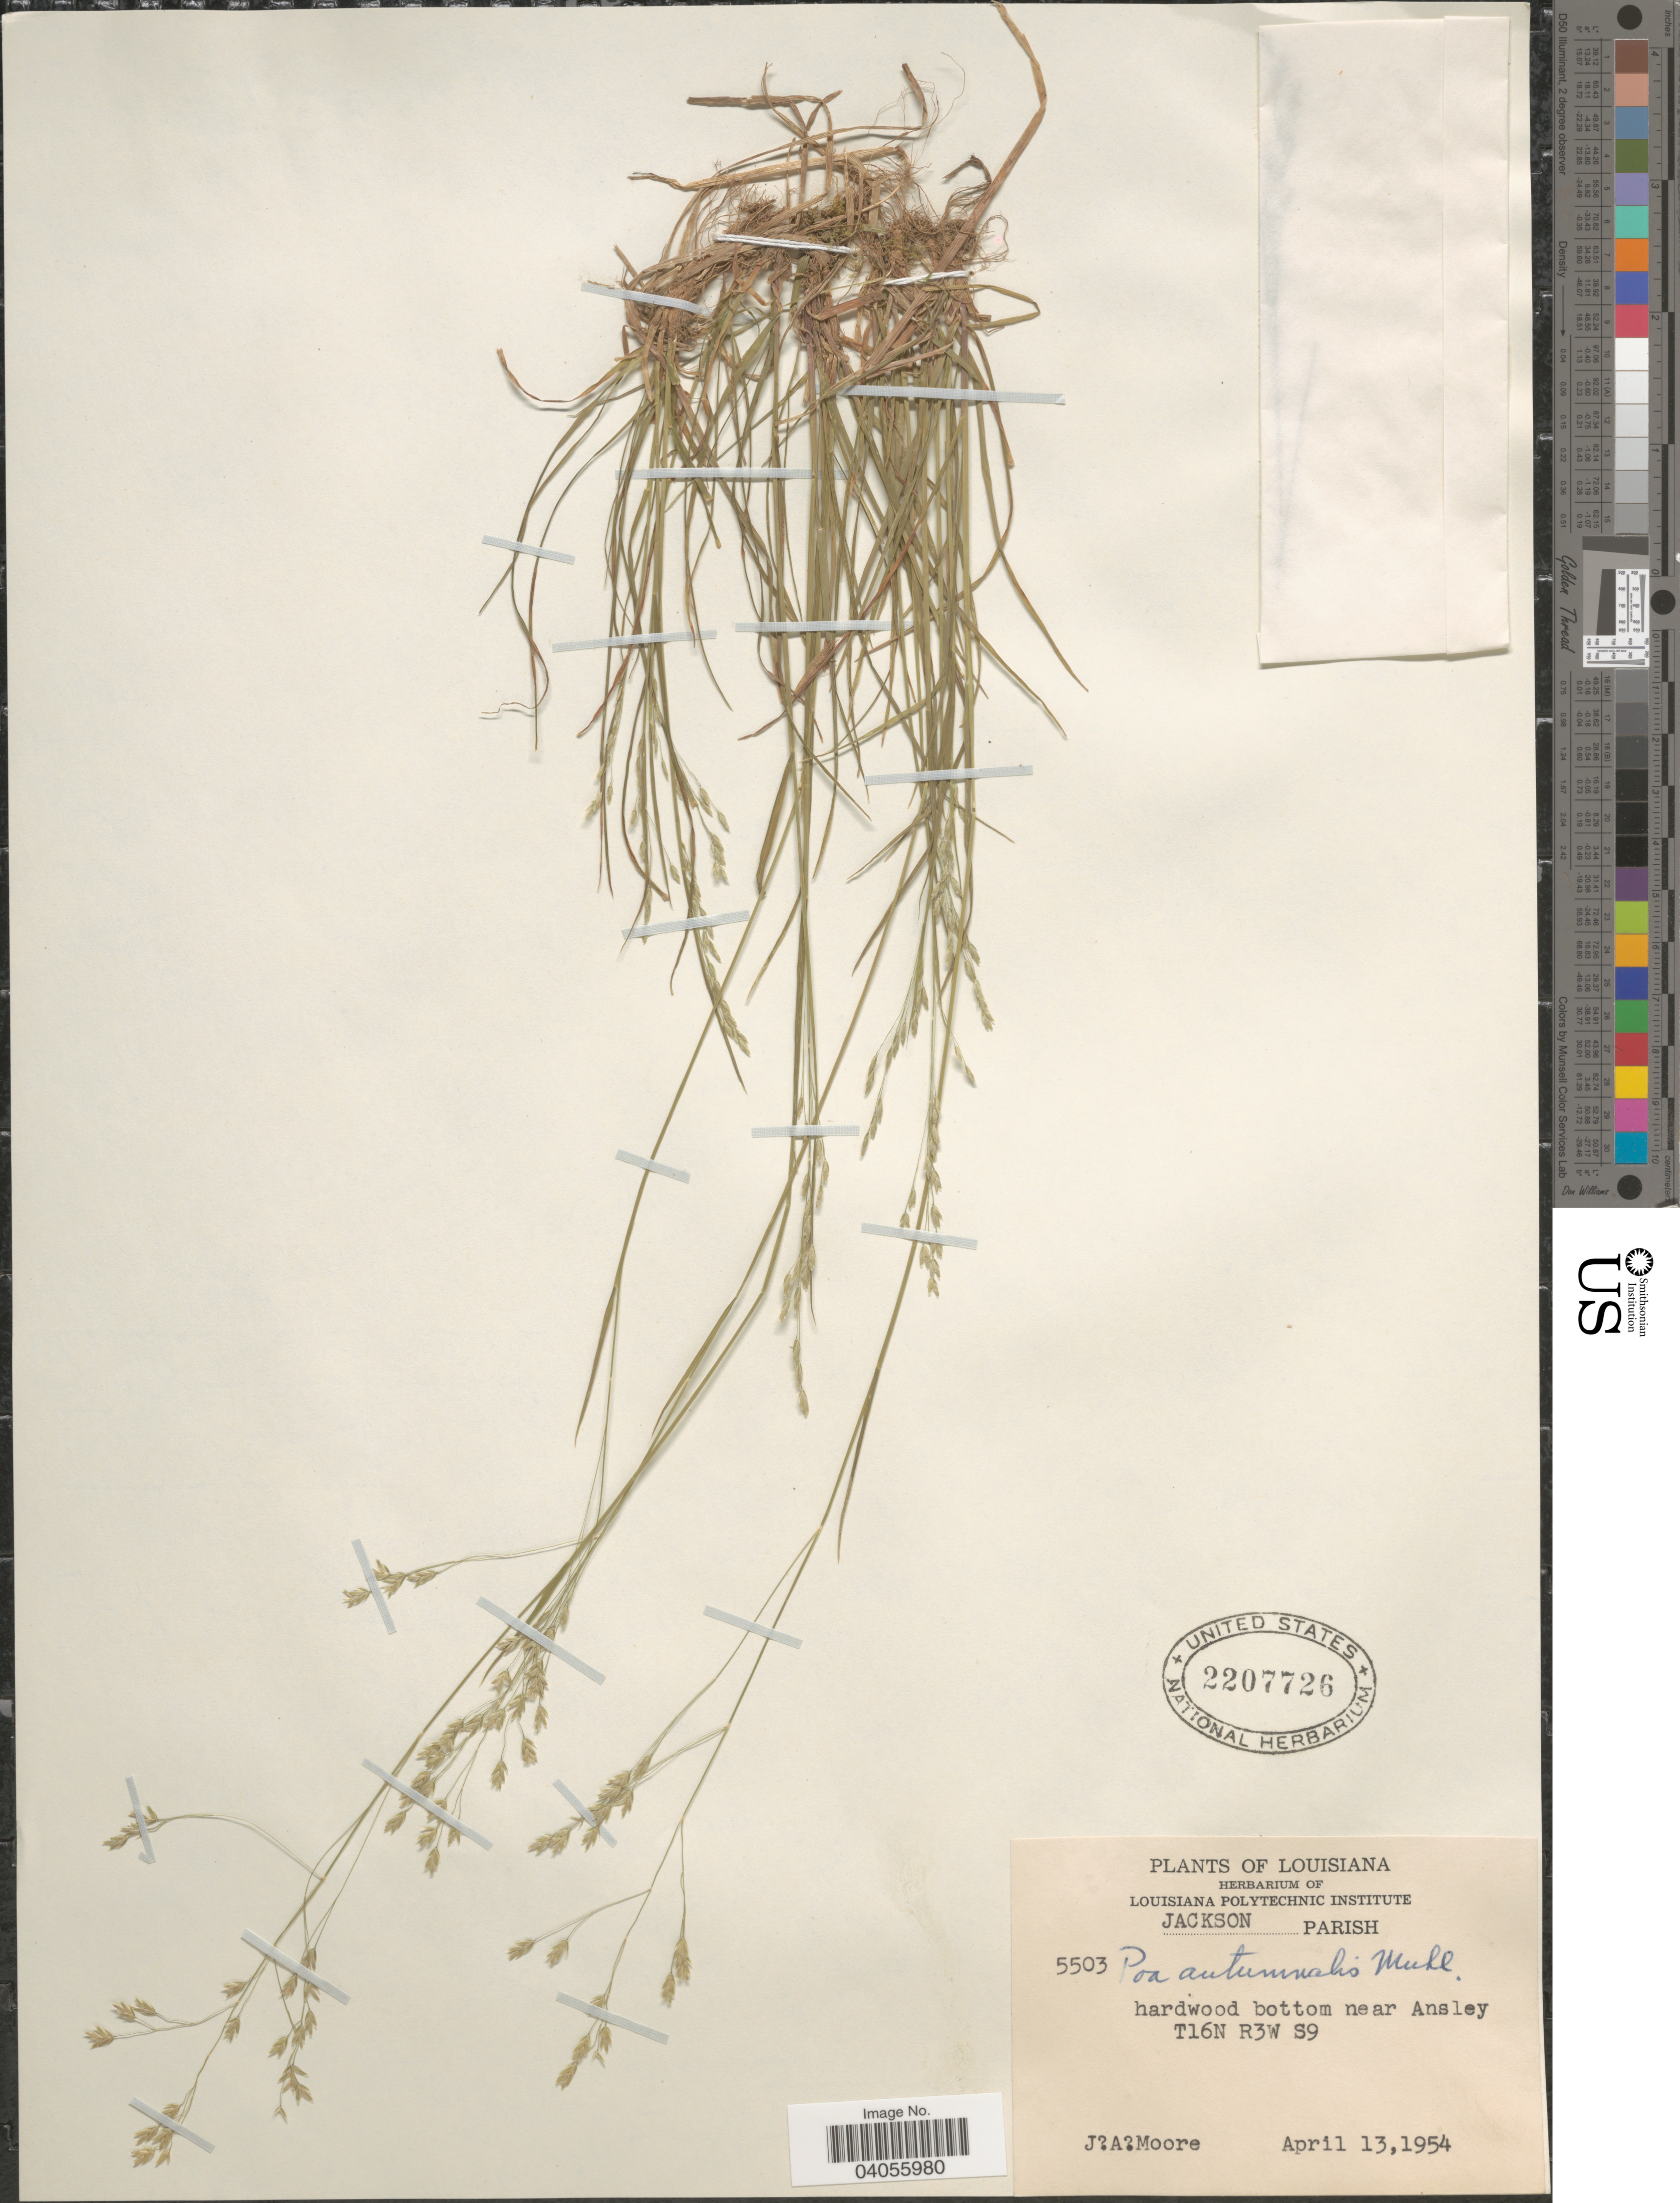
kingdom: Plantae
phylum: Tracheophyta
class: Liliopsida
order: Poales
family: Poaceae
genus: Poa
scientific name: Poa autumnalis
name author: Muhl. ex Elliott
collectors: J. A. Moore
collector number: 5503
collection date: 1954-04-13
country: United States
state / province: Louisiana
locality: Jackson Parish. Hardwood bottom near Ansley. T16N R3W S9.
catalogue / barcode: US 2207726